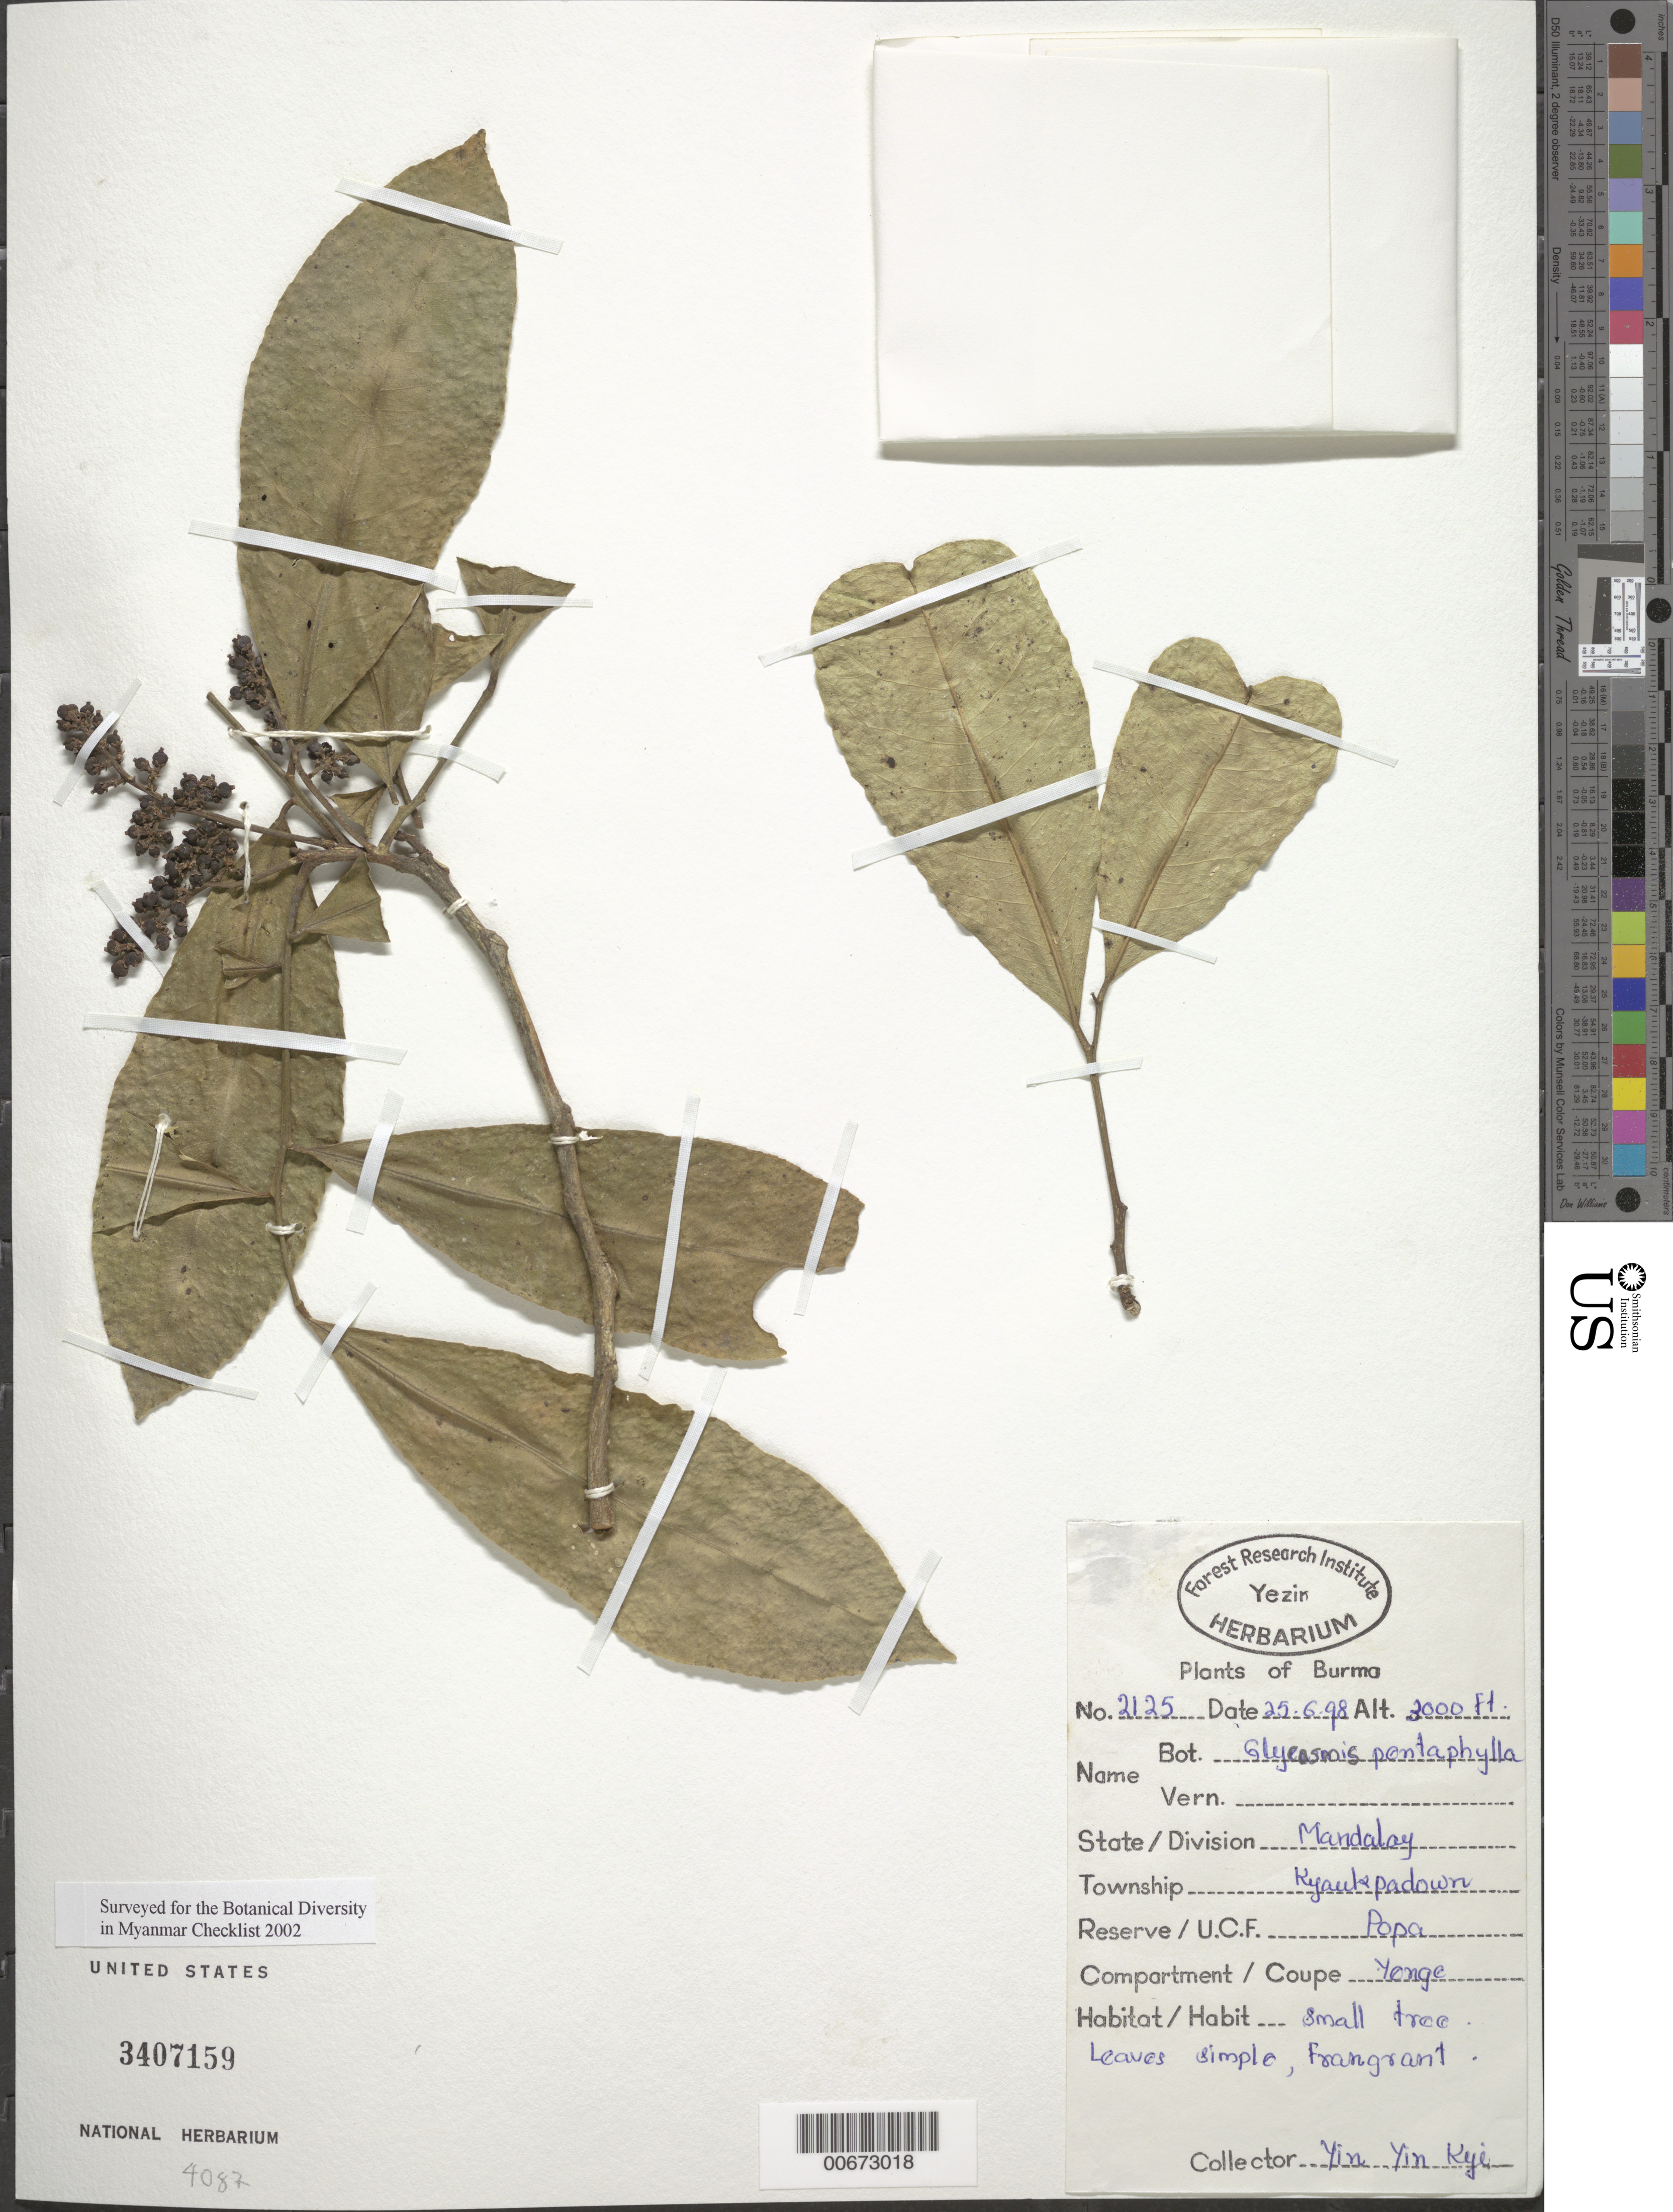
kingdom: Plantae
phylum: Tracheophyta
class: Magnoliopsida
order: Sapindales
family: Rutaceae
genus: Glycosmis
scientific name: Glycosmis pentaphylla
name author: (Retz.) DC.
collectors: Y. C. Yang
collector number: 2125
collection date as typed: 25 Jun 1998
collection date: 1998-06-25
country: Myanmar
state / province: Mandalay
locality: Kyaulkpadown, Mt. Popa, Yenge.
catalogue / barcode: US 3407159